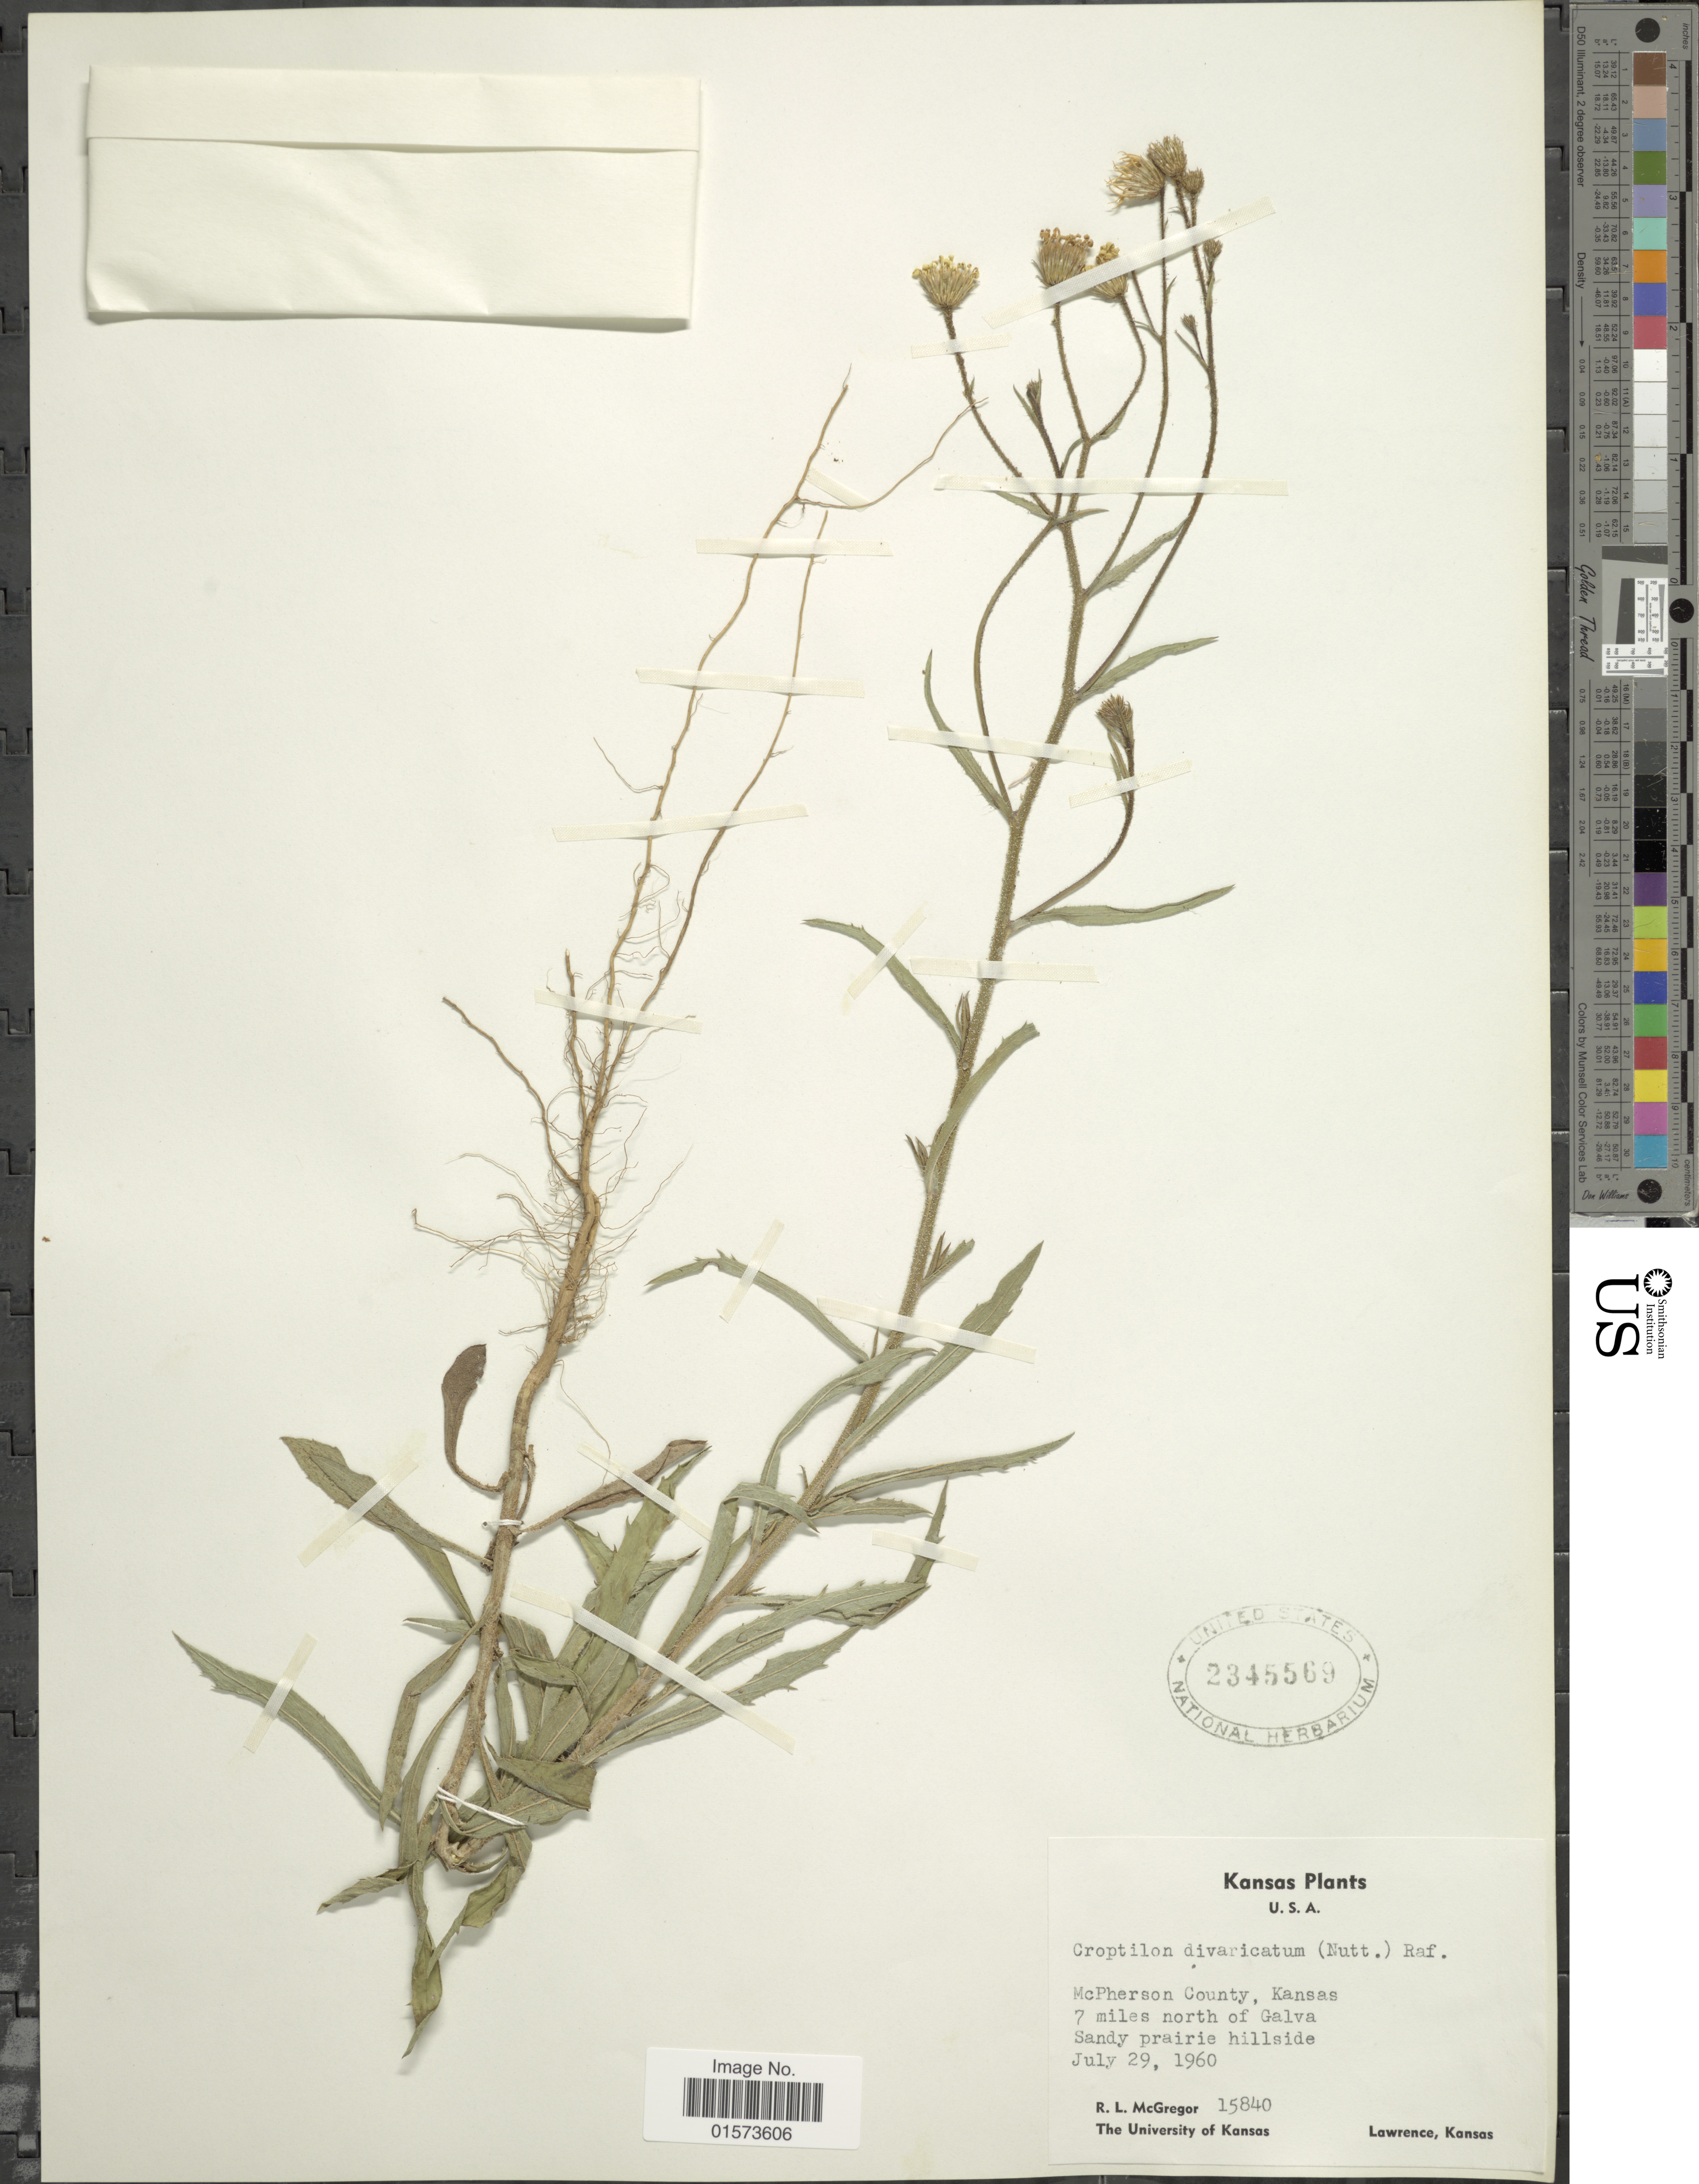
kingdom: Plantae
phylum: Tracheophyta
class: Magnoliopsida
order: Asterales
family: Asteraceae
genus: Croptilon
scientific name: Croptilon divaricatum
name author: (Nutt.) Raf.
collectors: R. McGregor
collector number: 15840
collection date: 1960-07-29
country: United States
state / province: Kansas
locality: McPherson County, 7 miles north of Galva, Sandy prairie hillside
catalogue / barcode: US 2345569